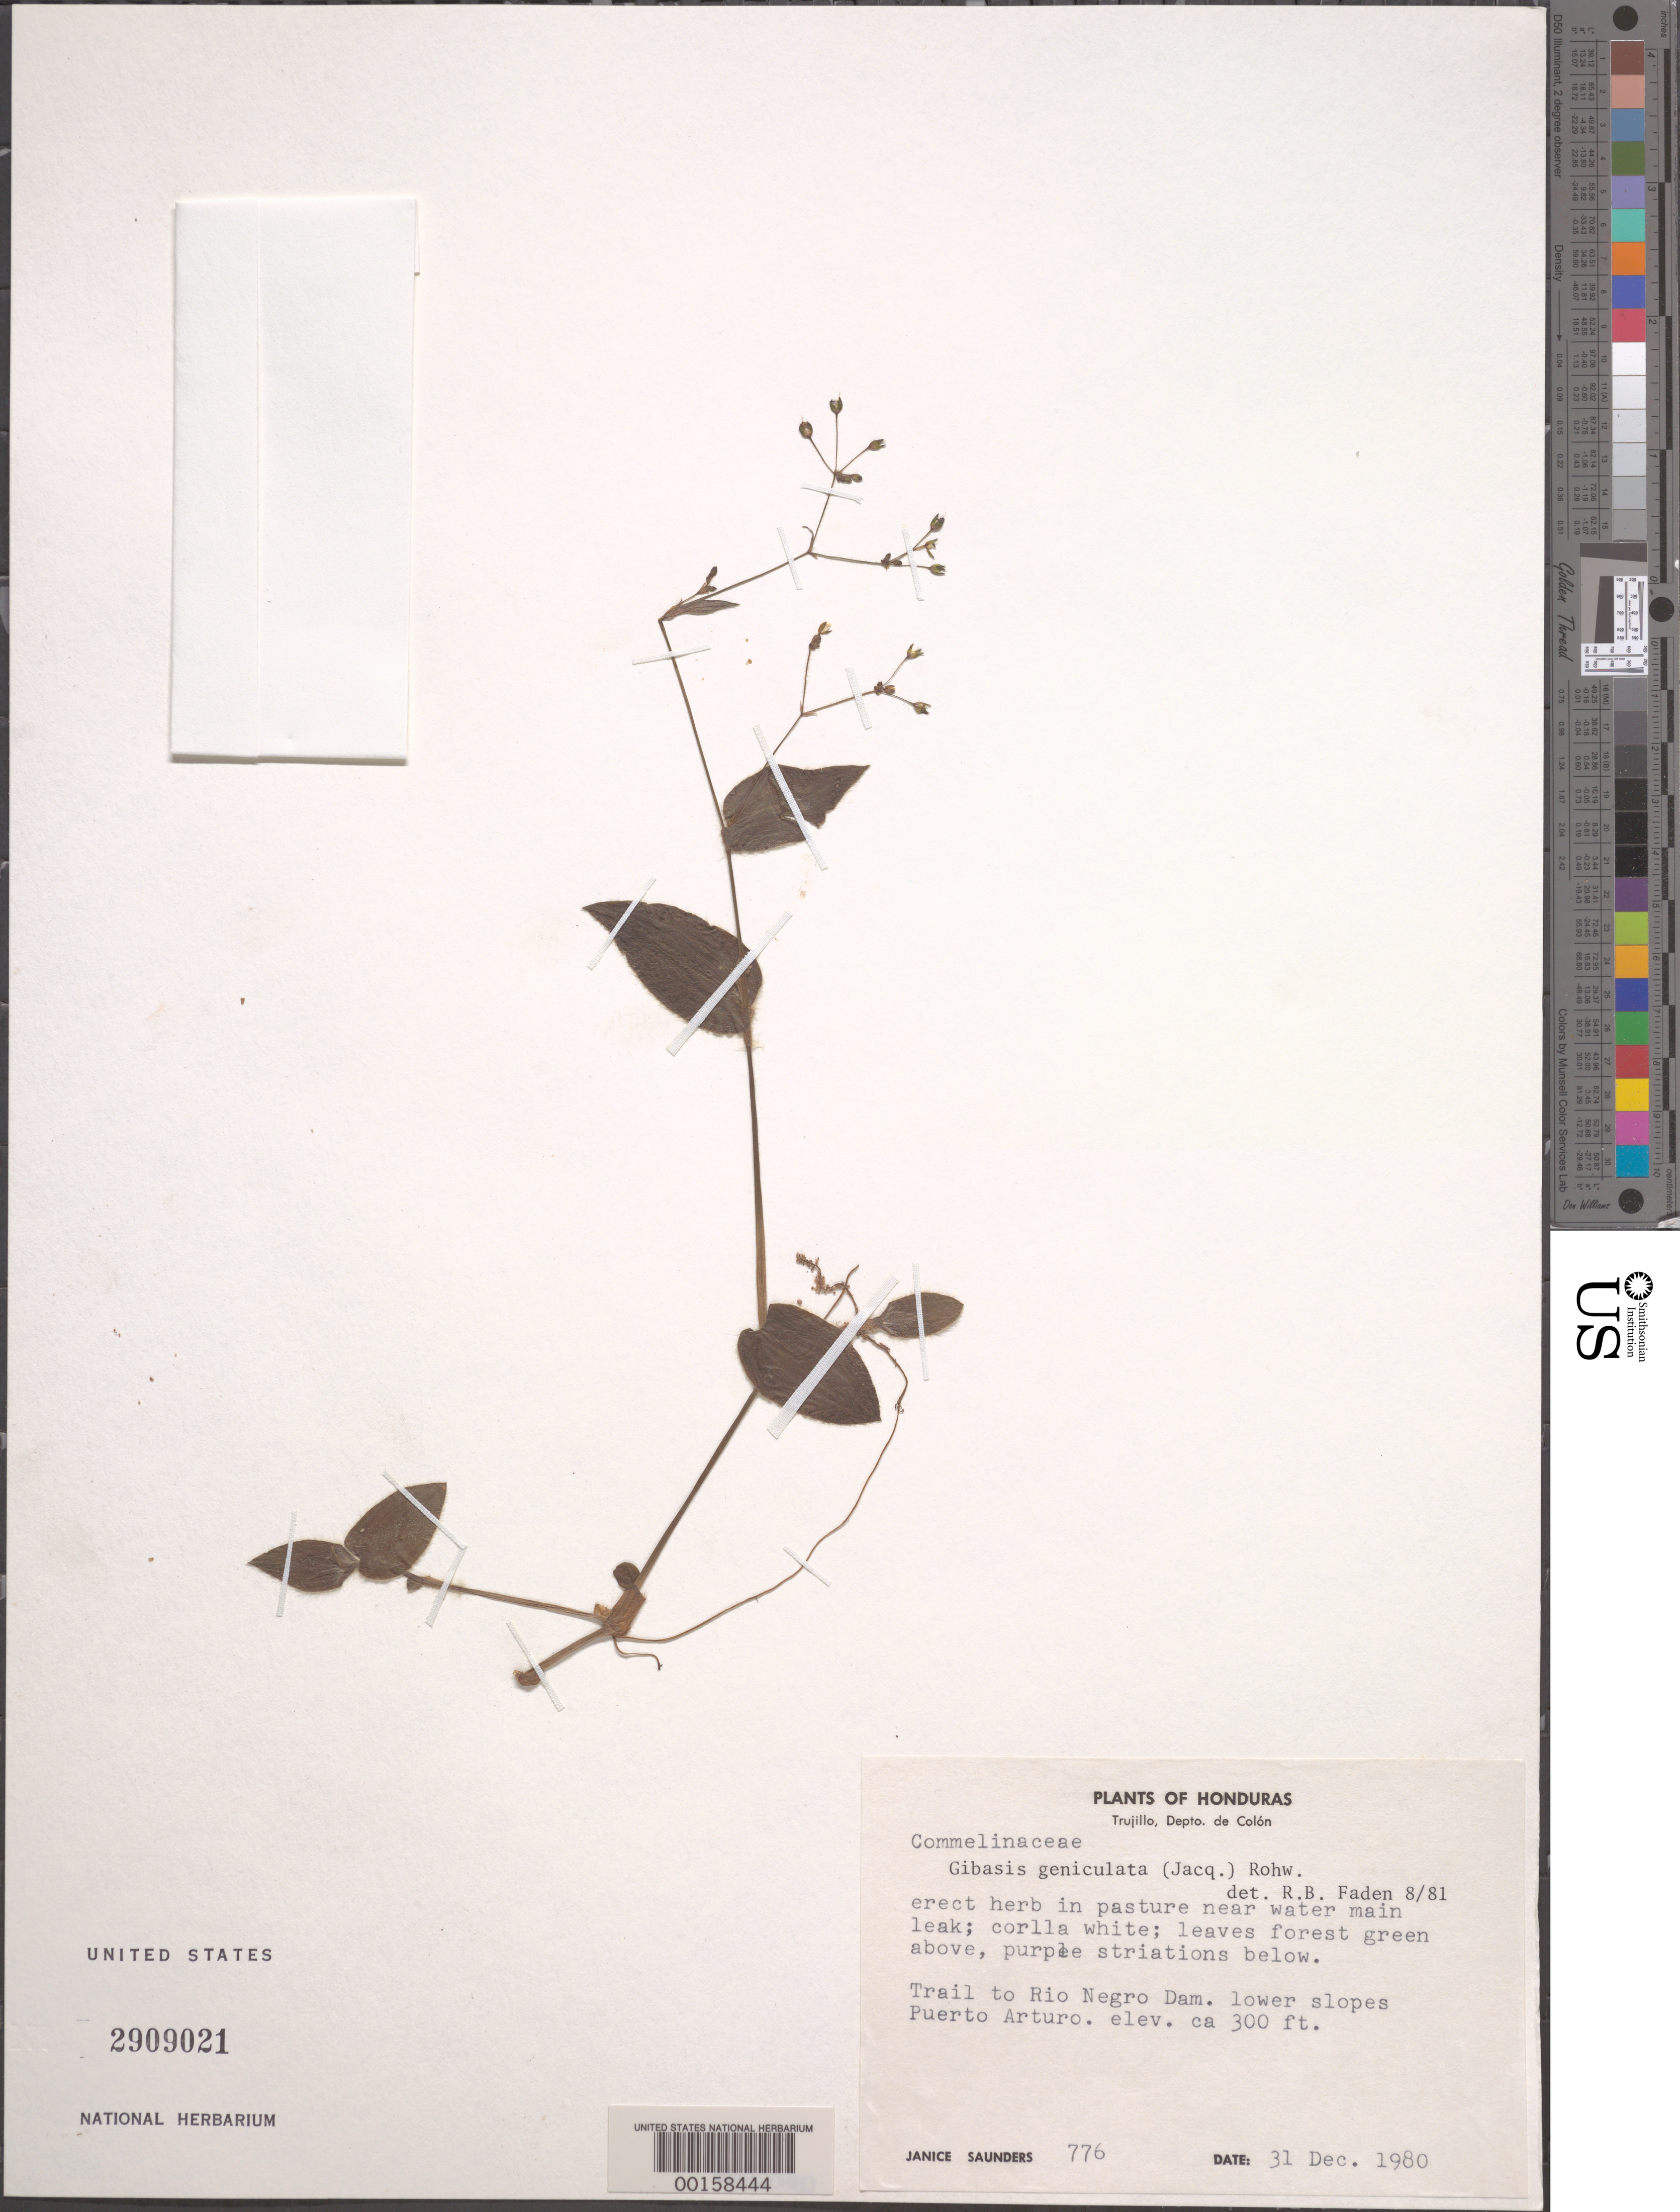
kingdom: Plantae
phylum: Tracheophyta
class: Liliopsida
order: Commelinales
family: Commelinaceae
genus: Gibasis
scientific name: Gibasis geniculata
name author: (Jacq.) Rohweder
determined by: Faden, Robert B., (US), Smithsonian Institution - National Museum of Natural History (UNITED STATES)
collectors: J. Saunders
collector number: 776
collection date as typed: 31 Dec 1980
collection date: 1980-12-31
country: Honduras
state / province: Colón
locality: Towards Río Negro dam, Trujillo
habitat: Pasture, near water main leak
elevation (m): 92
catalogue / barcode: US 2909021